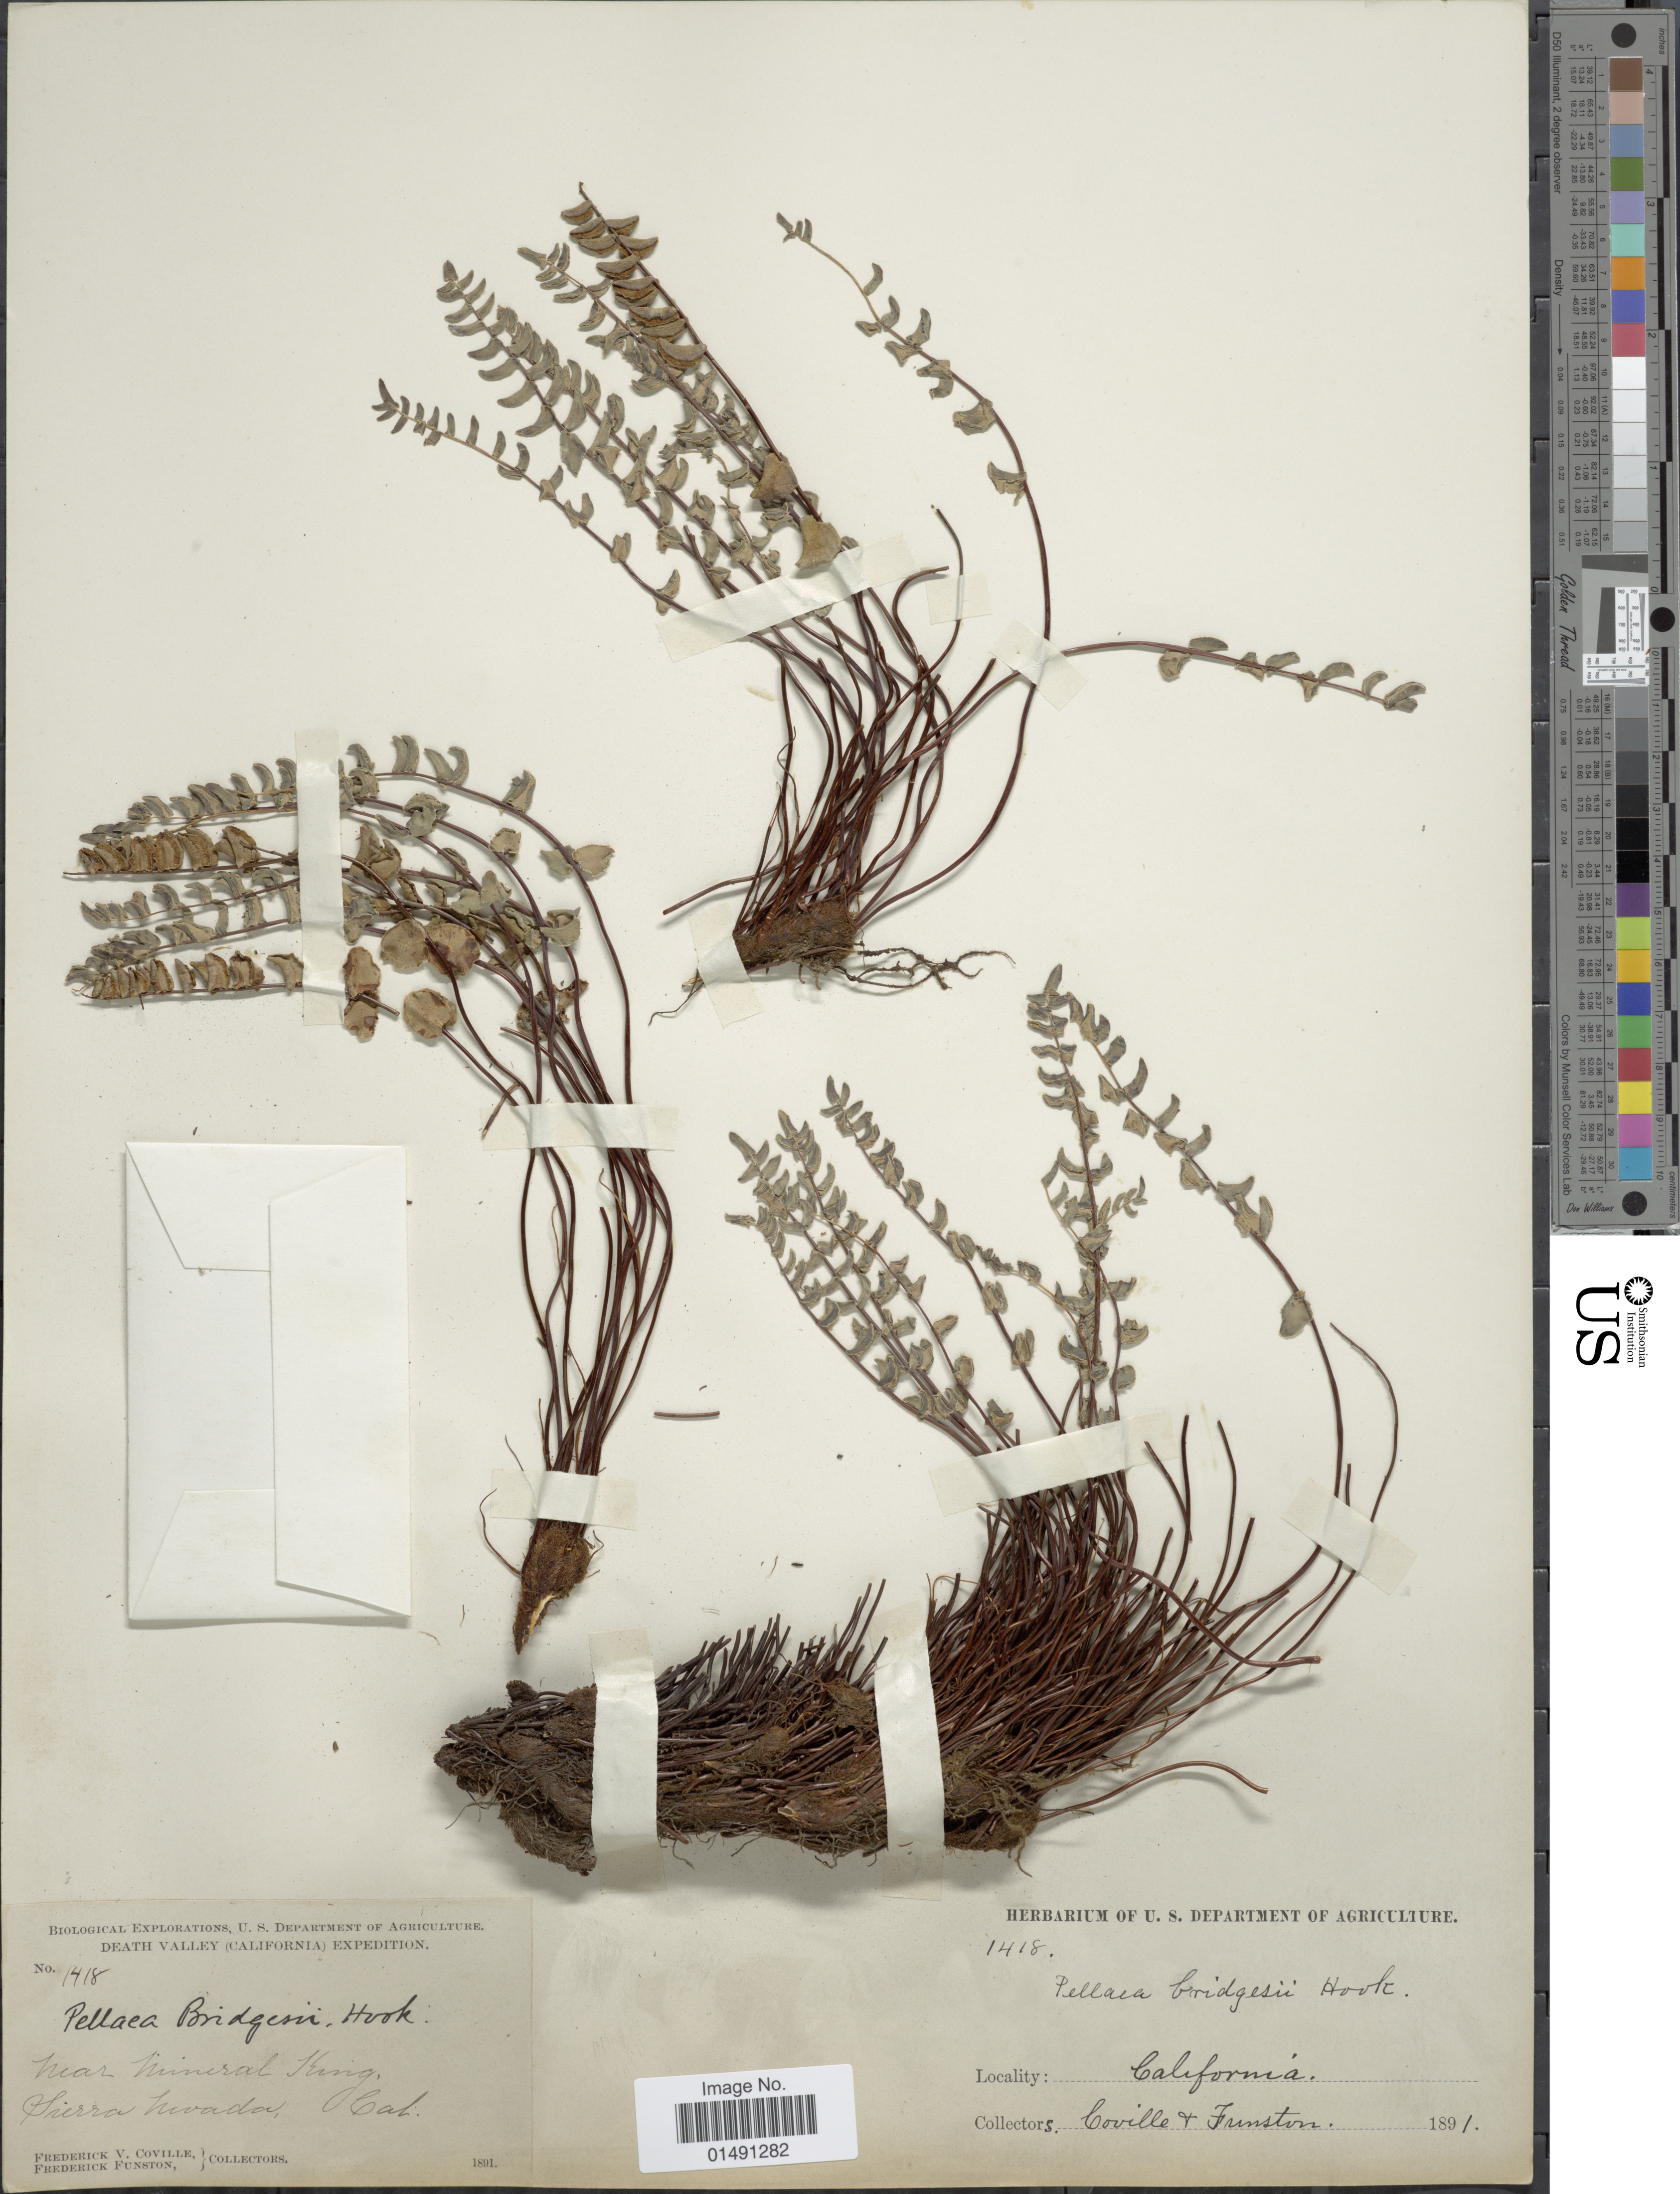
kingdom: Plantae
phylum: Tracheophyta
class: Polypodiopsida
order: Polypodiales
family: Pteridaceae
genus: Pellaea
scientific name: Pellaea bridgesii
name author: Hook.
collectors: F. V. Coville & F. Funston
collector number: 1418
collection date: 1891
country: United States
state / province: California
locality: Sierra Nevada